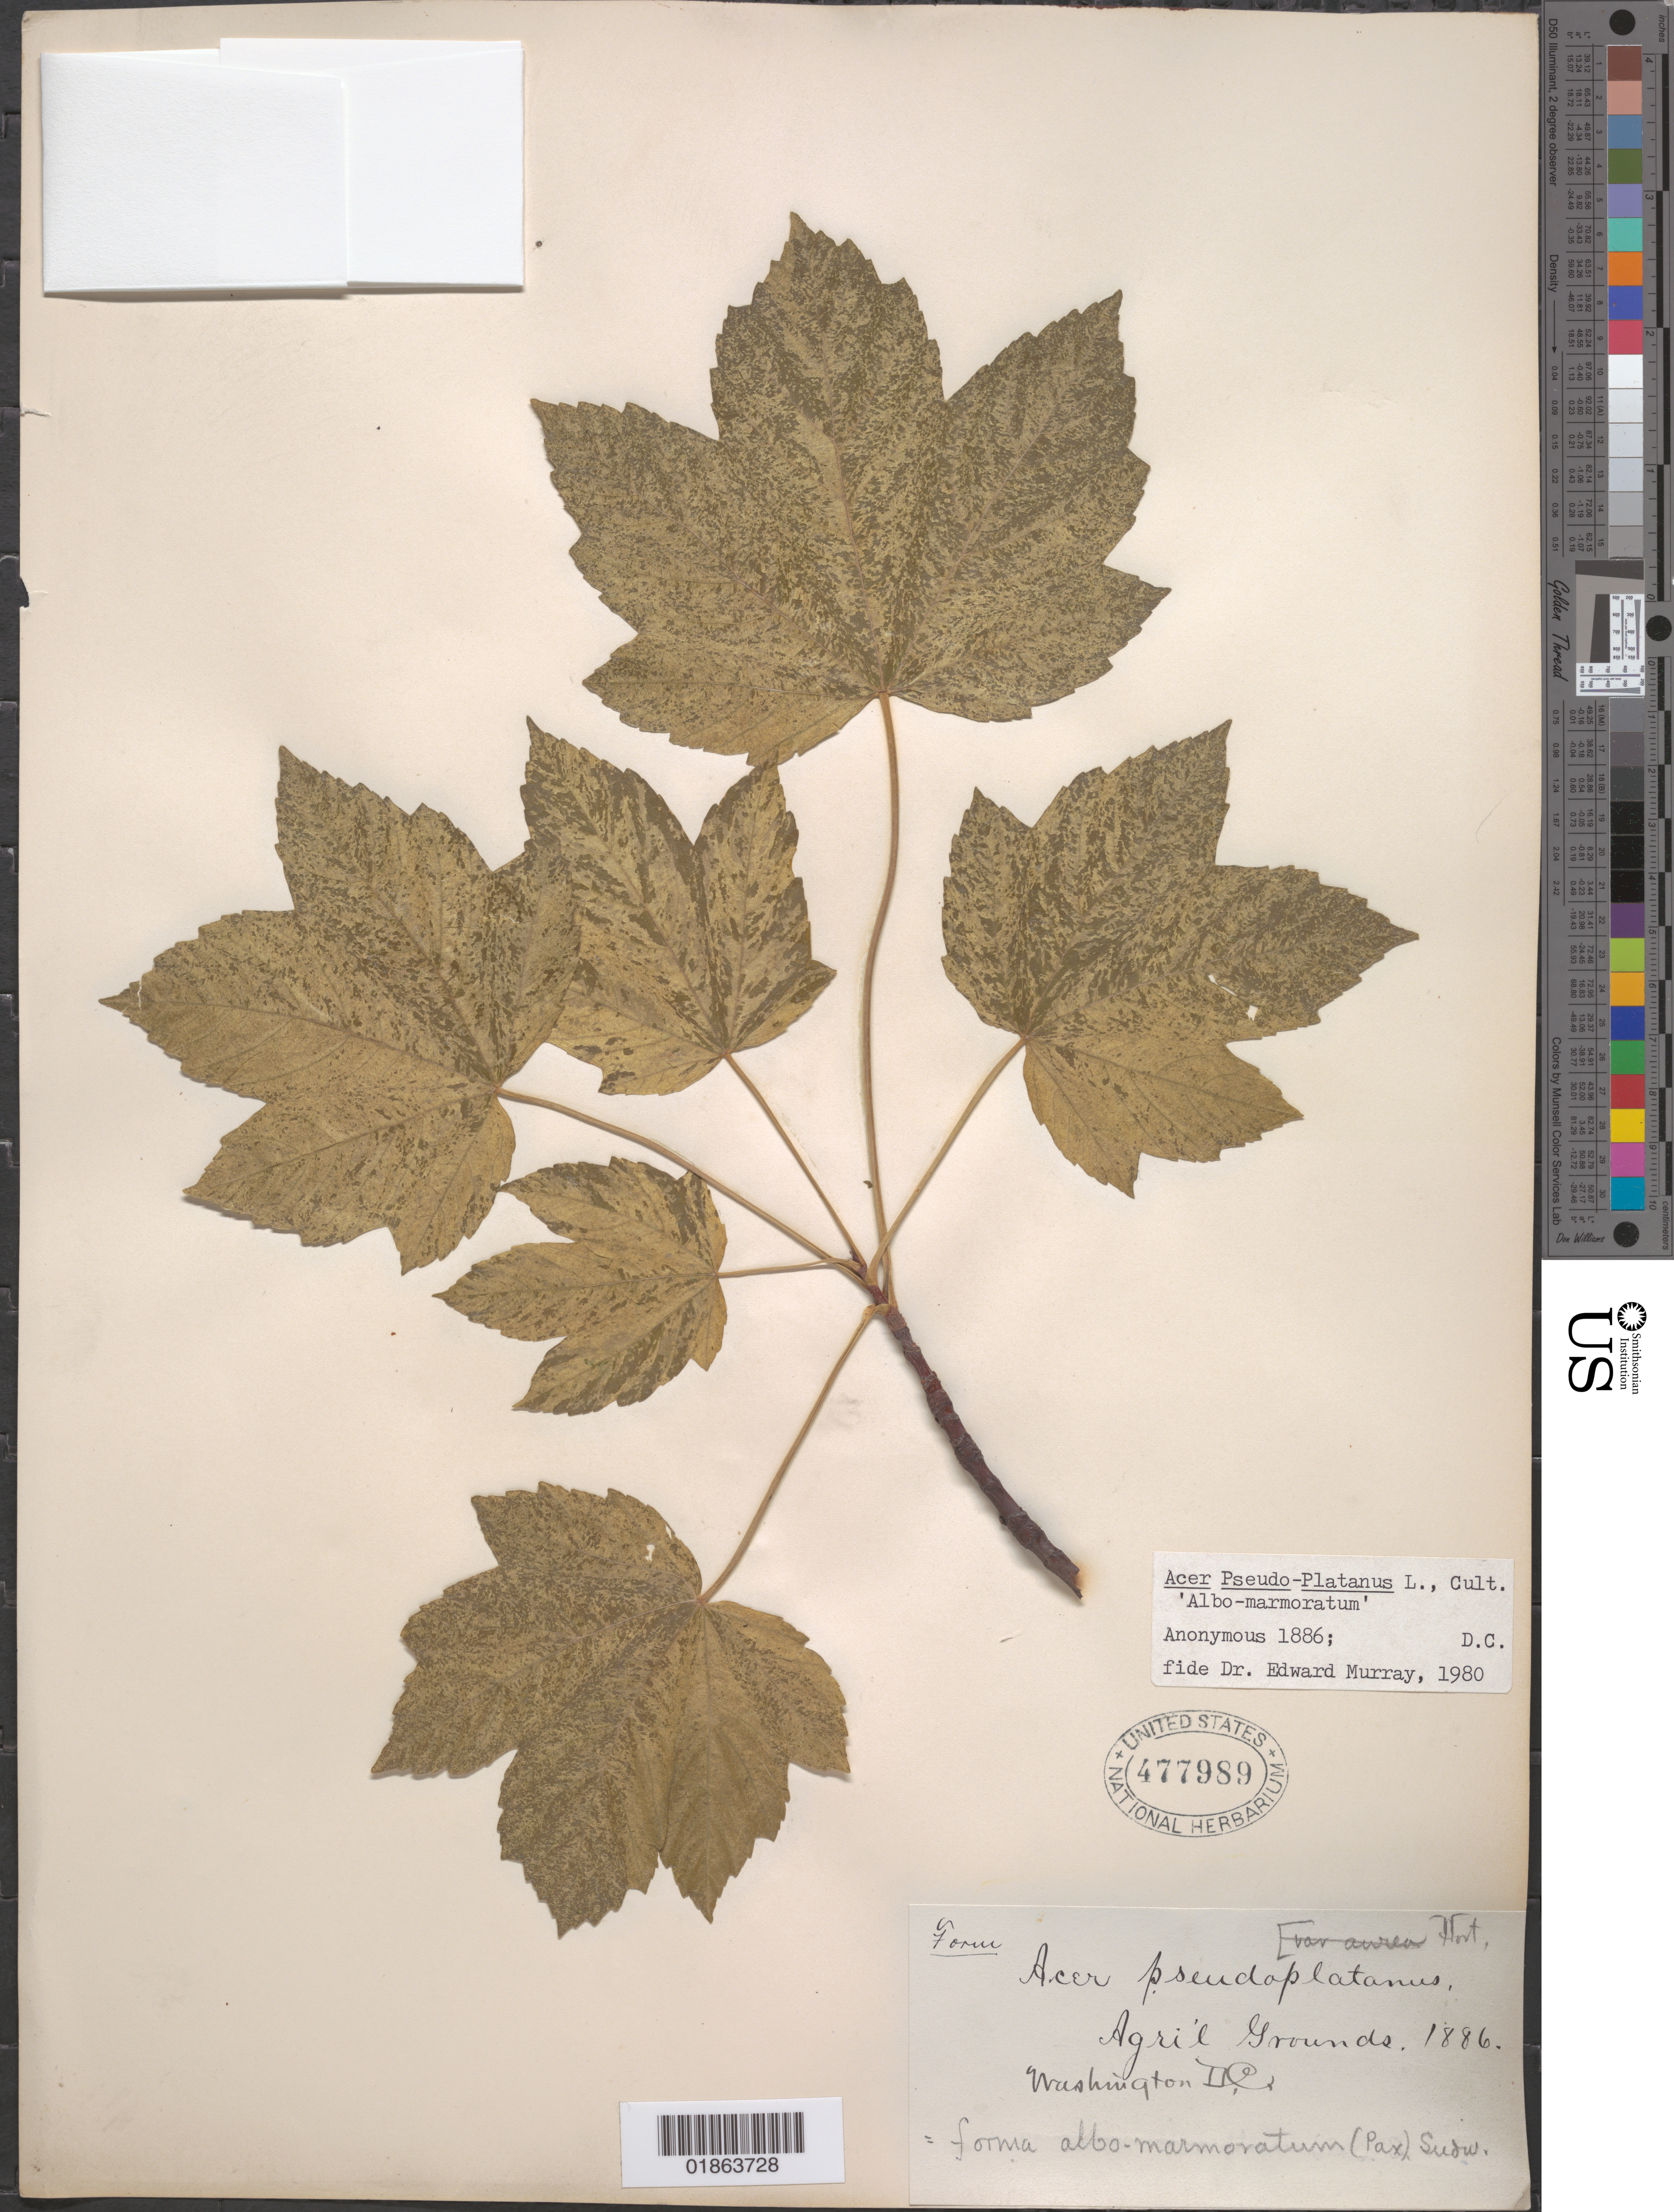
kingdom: Plantae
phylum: Tracheophyta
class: Magnoliopsida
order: Sapindales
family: Sapindaceae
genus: Acer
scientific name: Acer pseudoplatanus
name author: L.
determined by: Murray, Edward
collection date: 1886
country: United States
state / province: District of Columbia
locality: Agricultural grounds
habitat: Cultivated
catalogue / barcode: US 477989